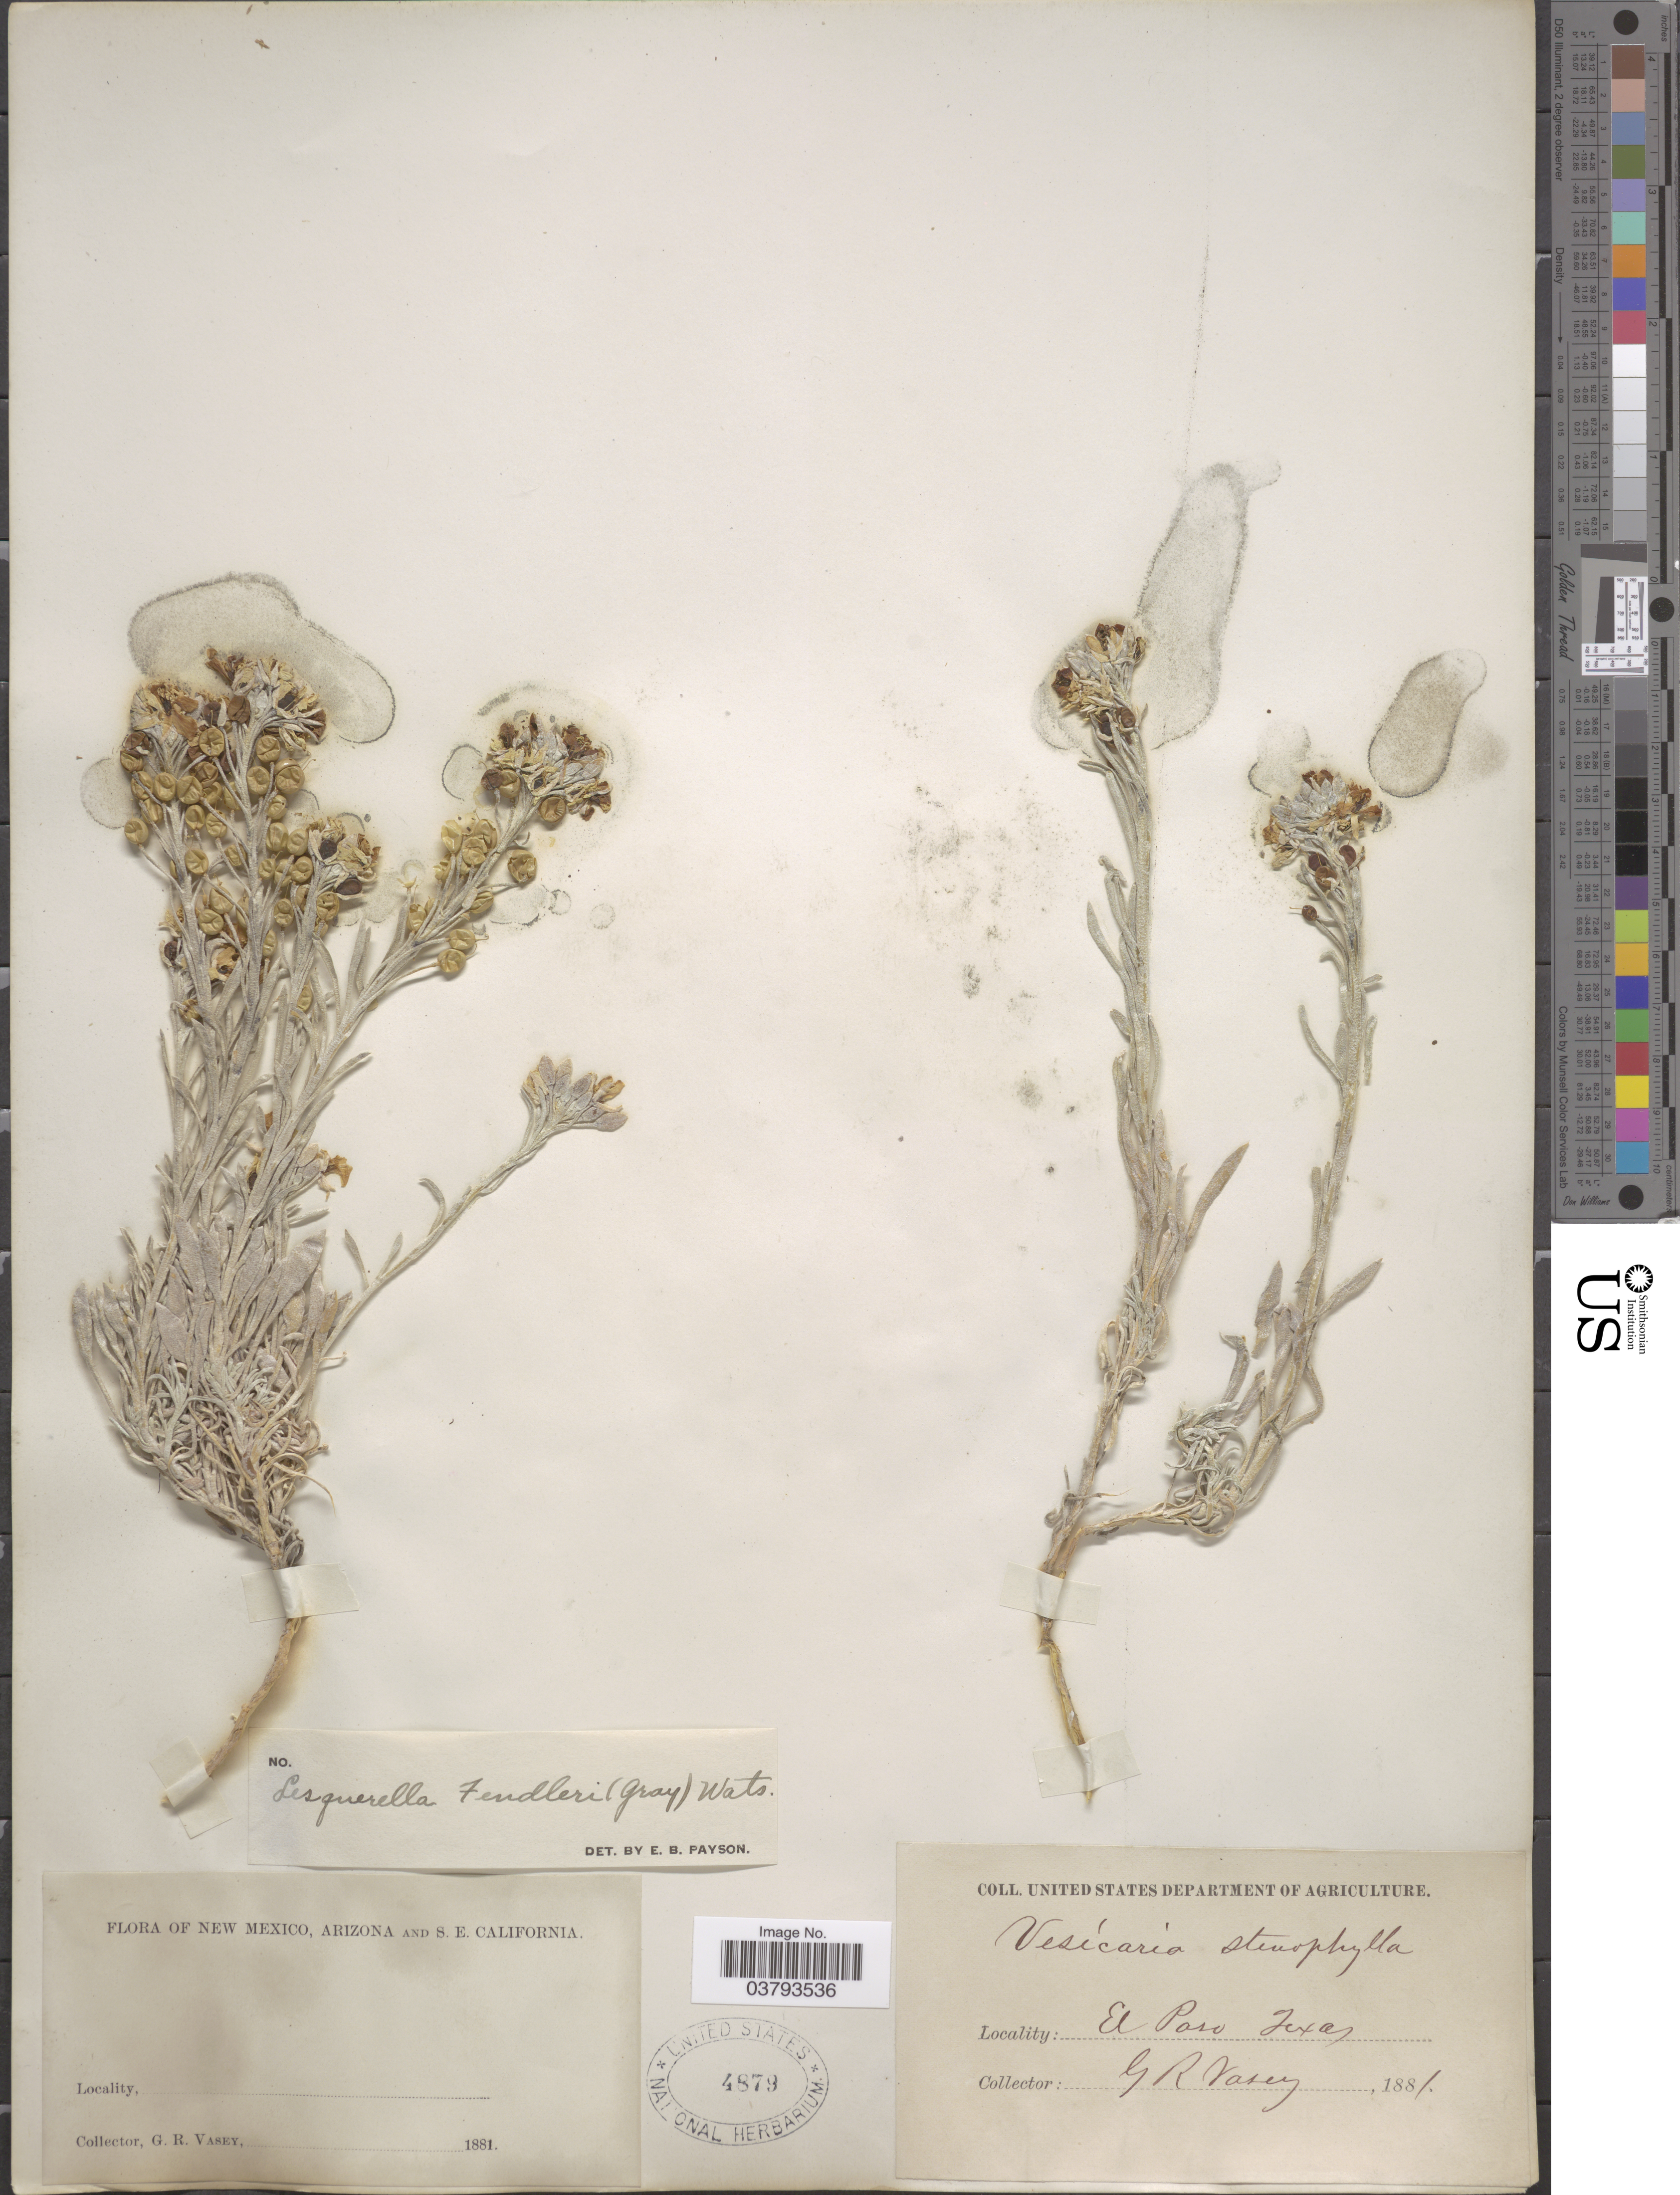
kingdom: Plantae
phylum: Tracheophyta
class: Magnoliopsida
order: Brassicales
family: Brassicaceae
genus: Lesquerella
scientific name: Lesquerella fendleri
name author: (A. Gray) S. Watson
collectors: G. R. Vasey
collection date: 1881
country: United States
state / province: Texas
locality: El Paso.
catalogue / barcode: US 4879